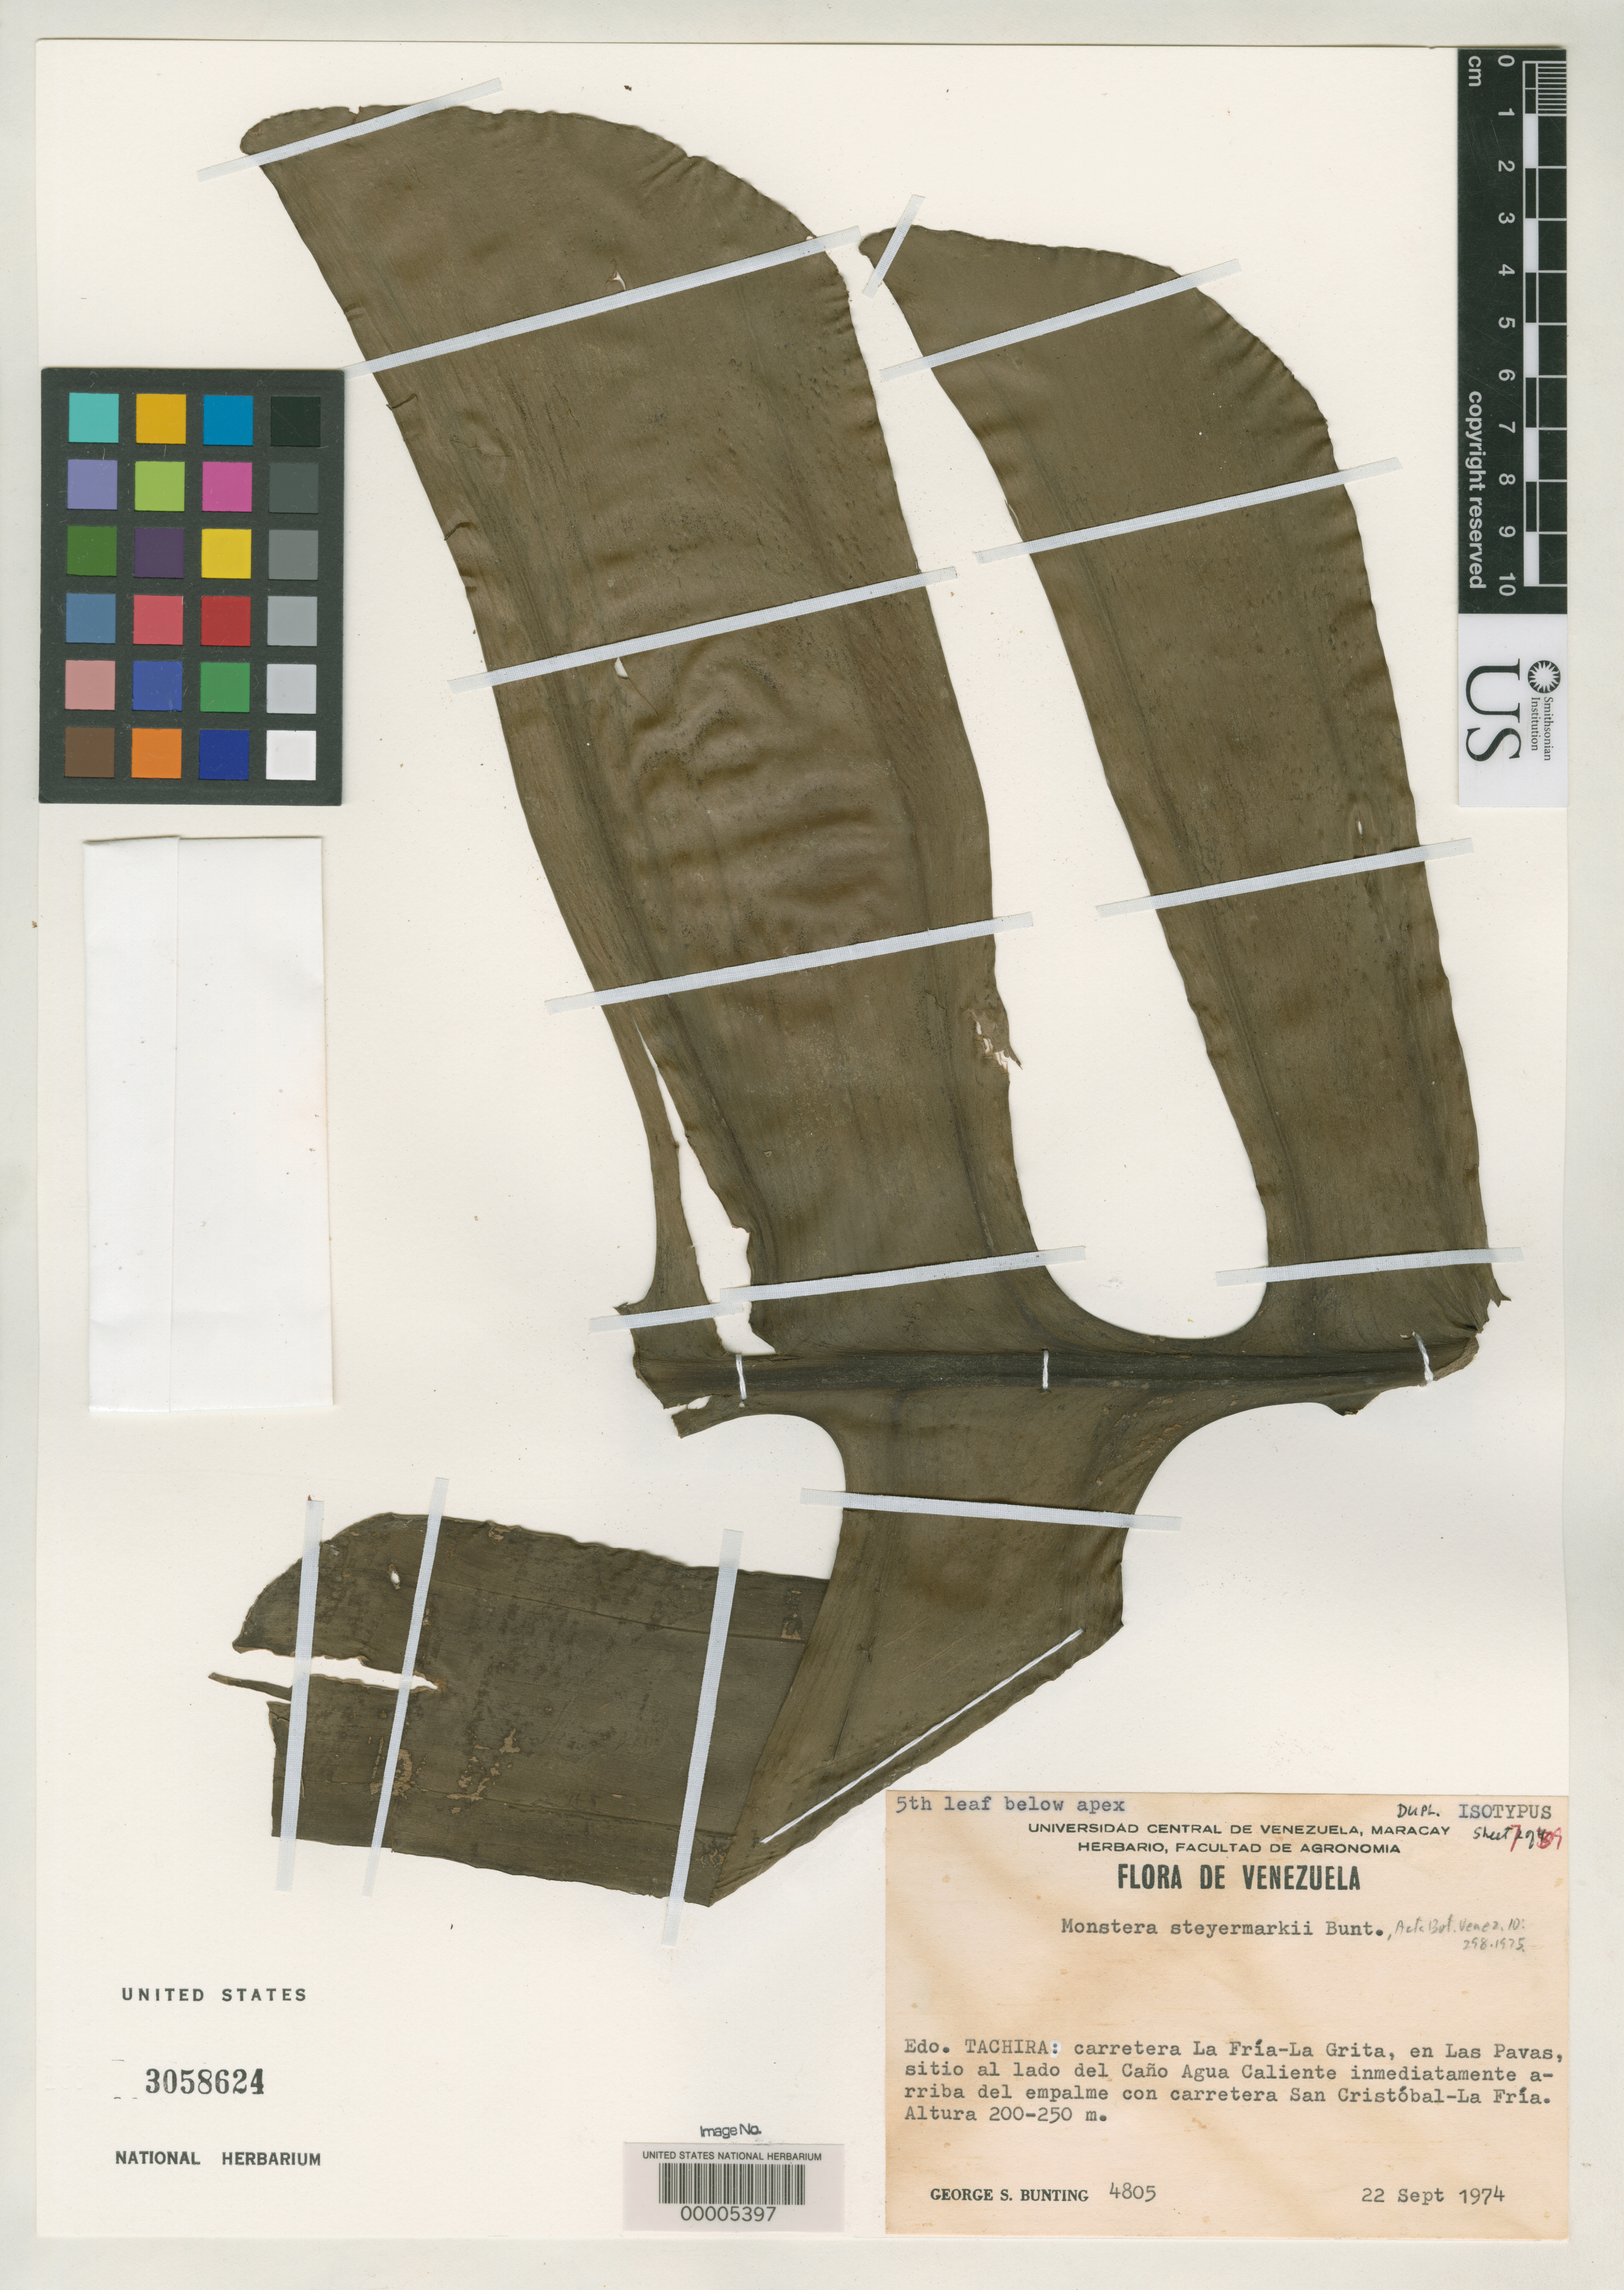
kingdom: Plantae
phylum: Tracheophyta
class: Liliopsida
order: Alismatales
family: Araceae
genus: Monstera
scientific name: Monstera steyermarkii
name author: G.S. Bunting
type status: Isotype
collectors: G. S. Bunting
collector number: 4805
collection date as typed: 22 Sep 1974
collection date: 1974-09-22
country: Venezuela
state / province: Tachira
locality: La Fria-La Grita road, at Las Pavas, along Canoagua Caliente, above San Cristobal-La Fria junct.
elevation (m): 200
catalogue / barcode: US 3058624